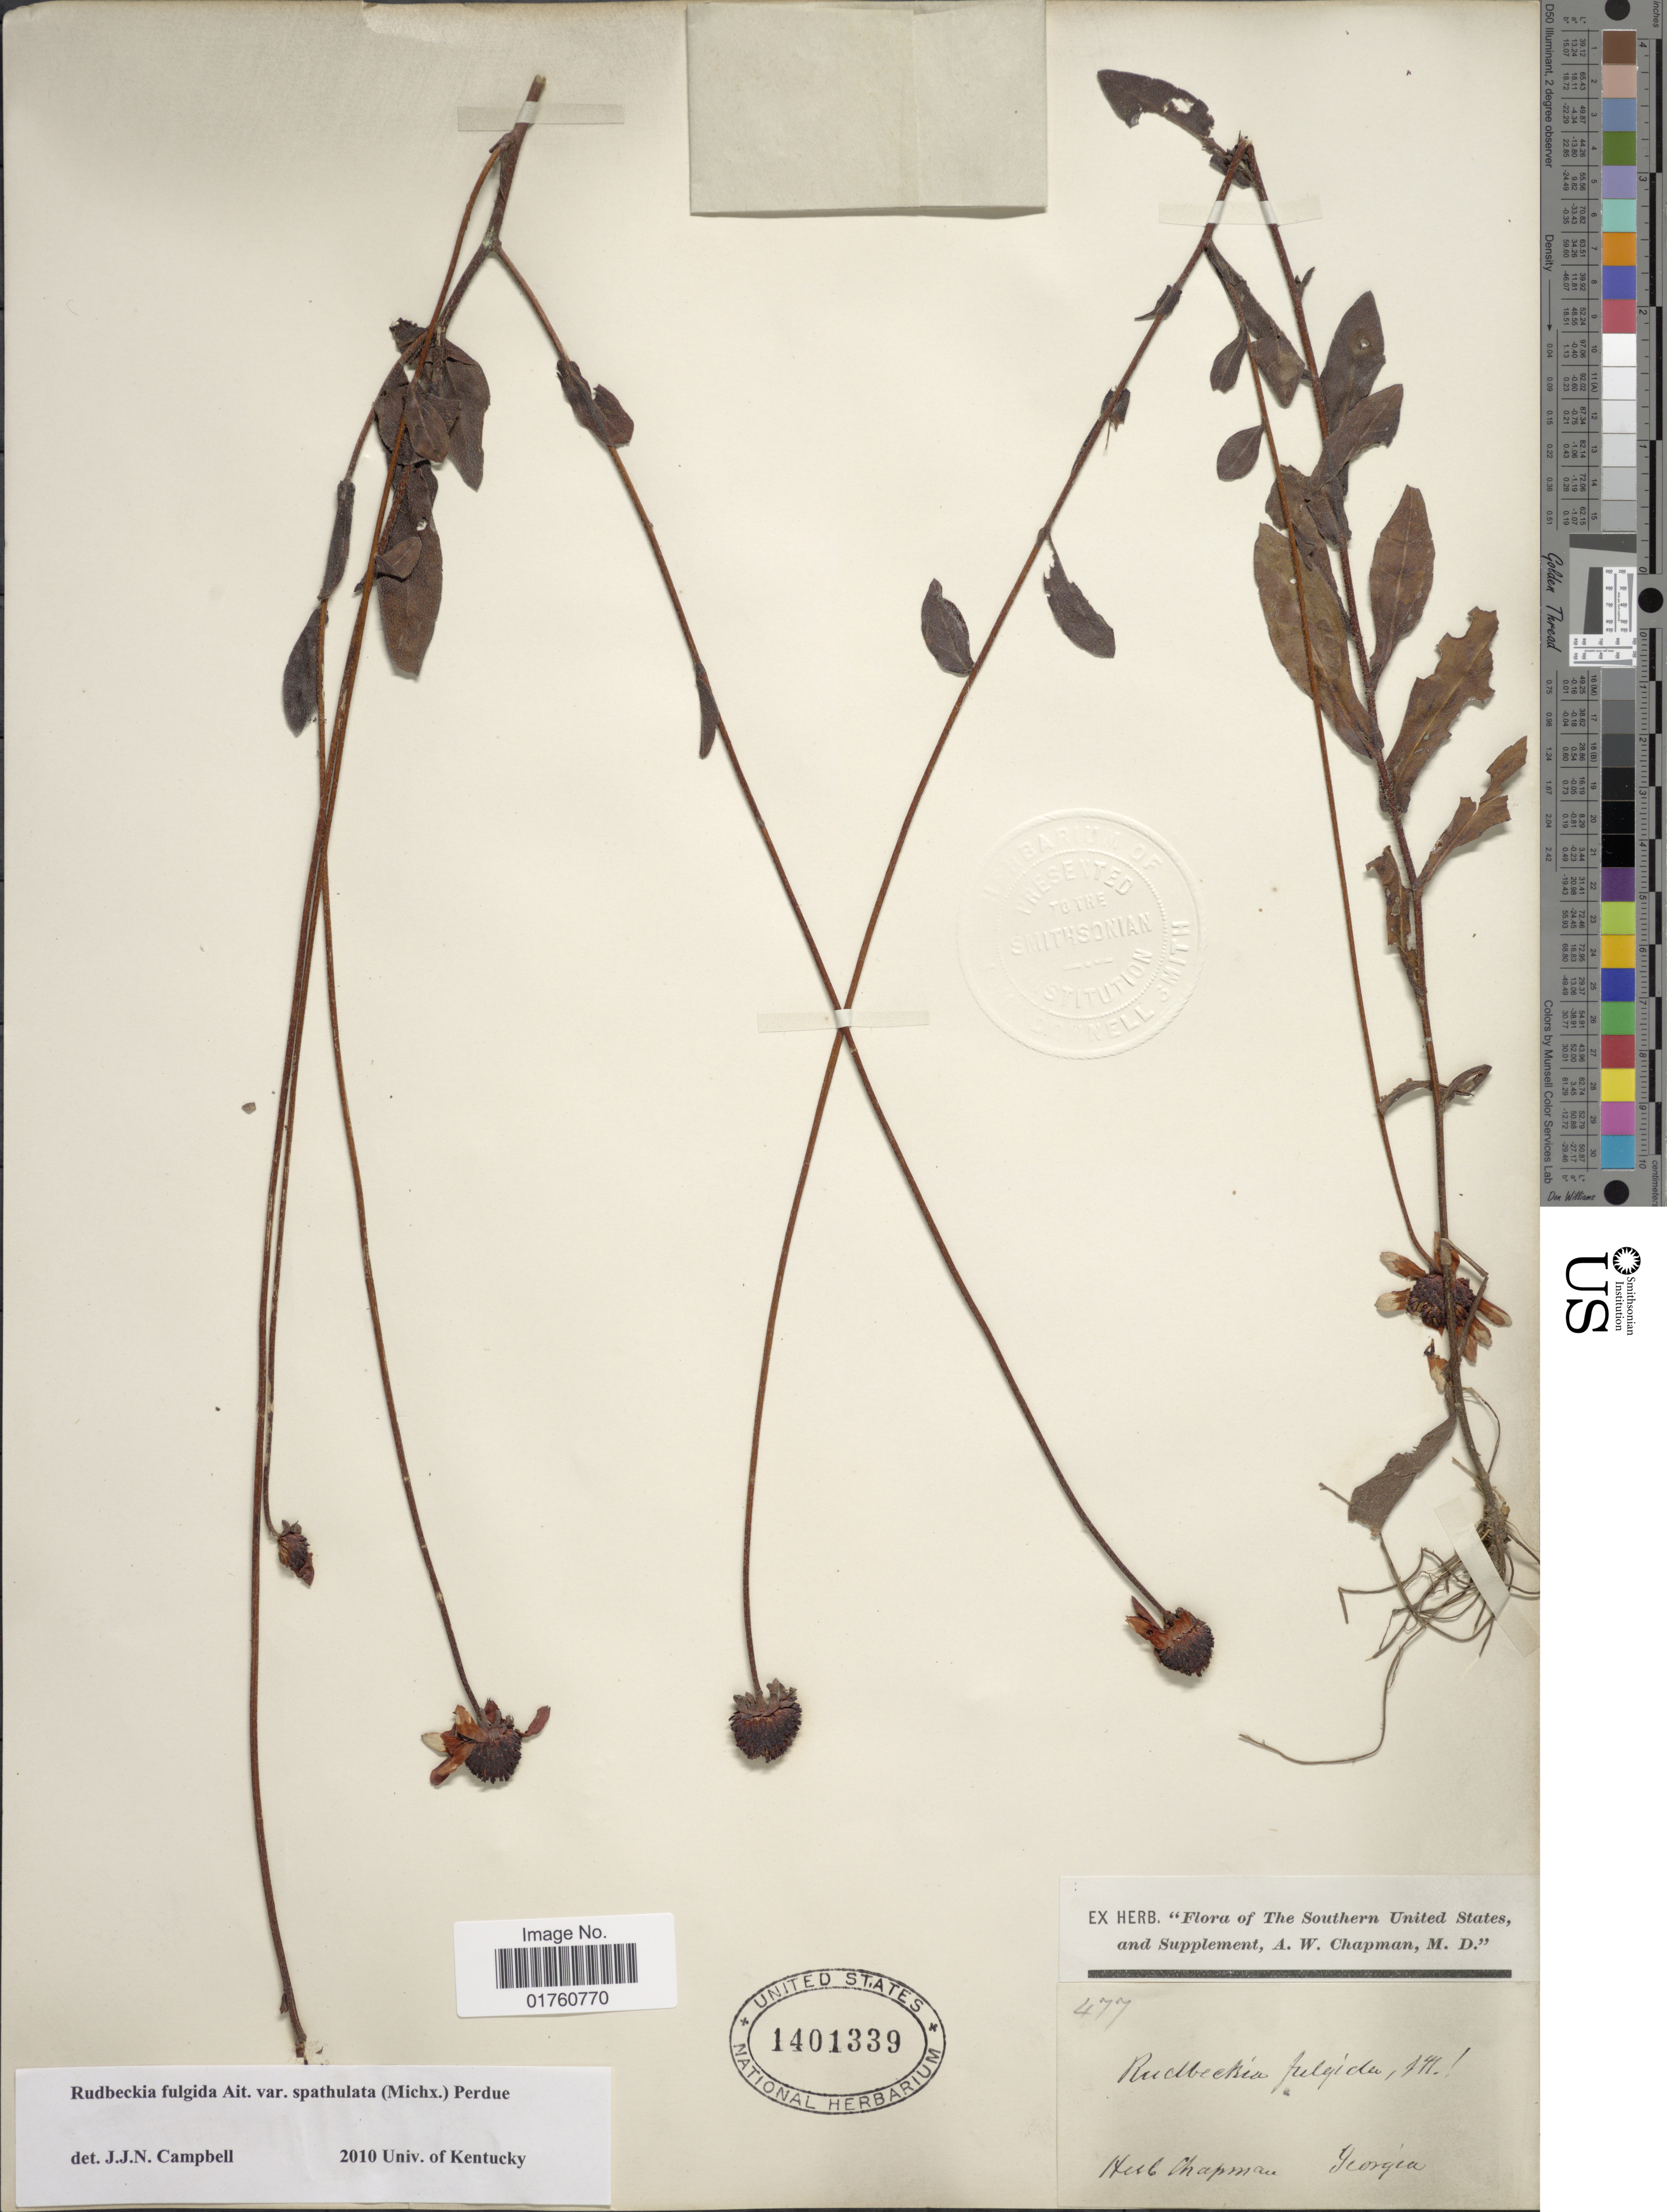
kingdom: Plantae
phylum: Tracheophyta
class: Magnoliopsida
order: Asterales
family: Asteraceae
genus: Rudbeckia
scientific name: Rudbeckia fulgida var. fulgida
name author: Aiton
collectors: ex herb. Chapman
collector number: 477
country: United States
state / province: Georgia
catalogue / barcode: US 1401339